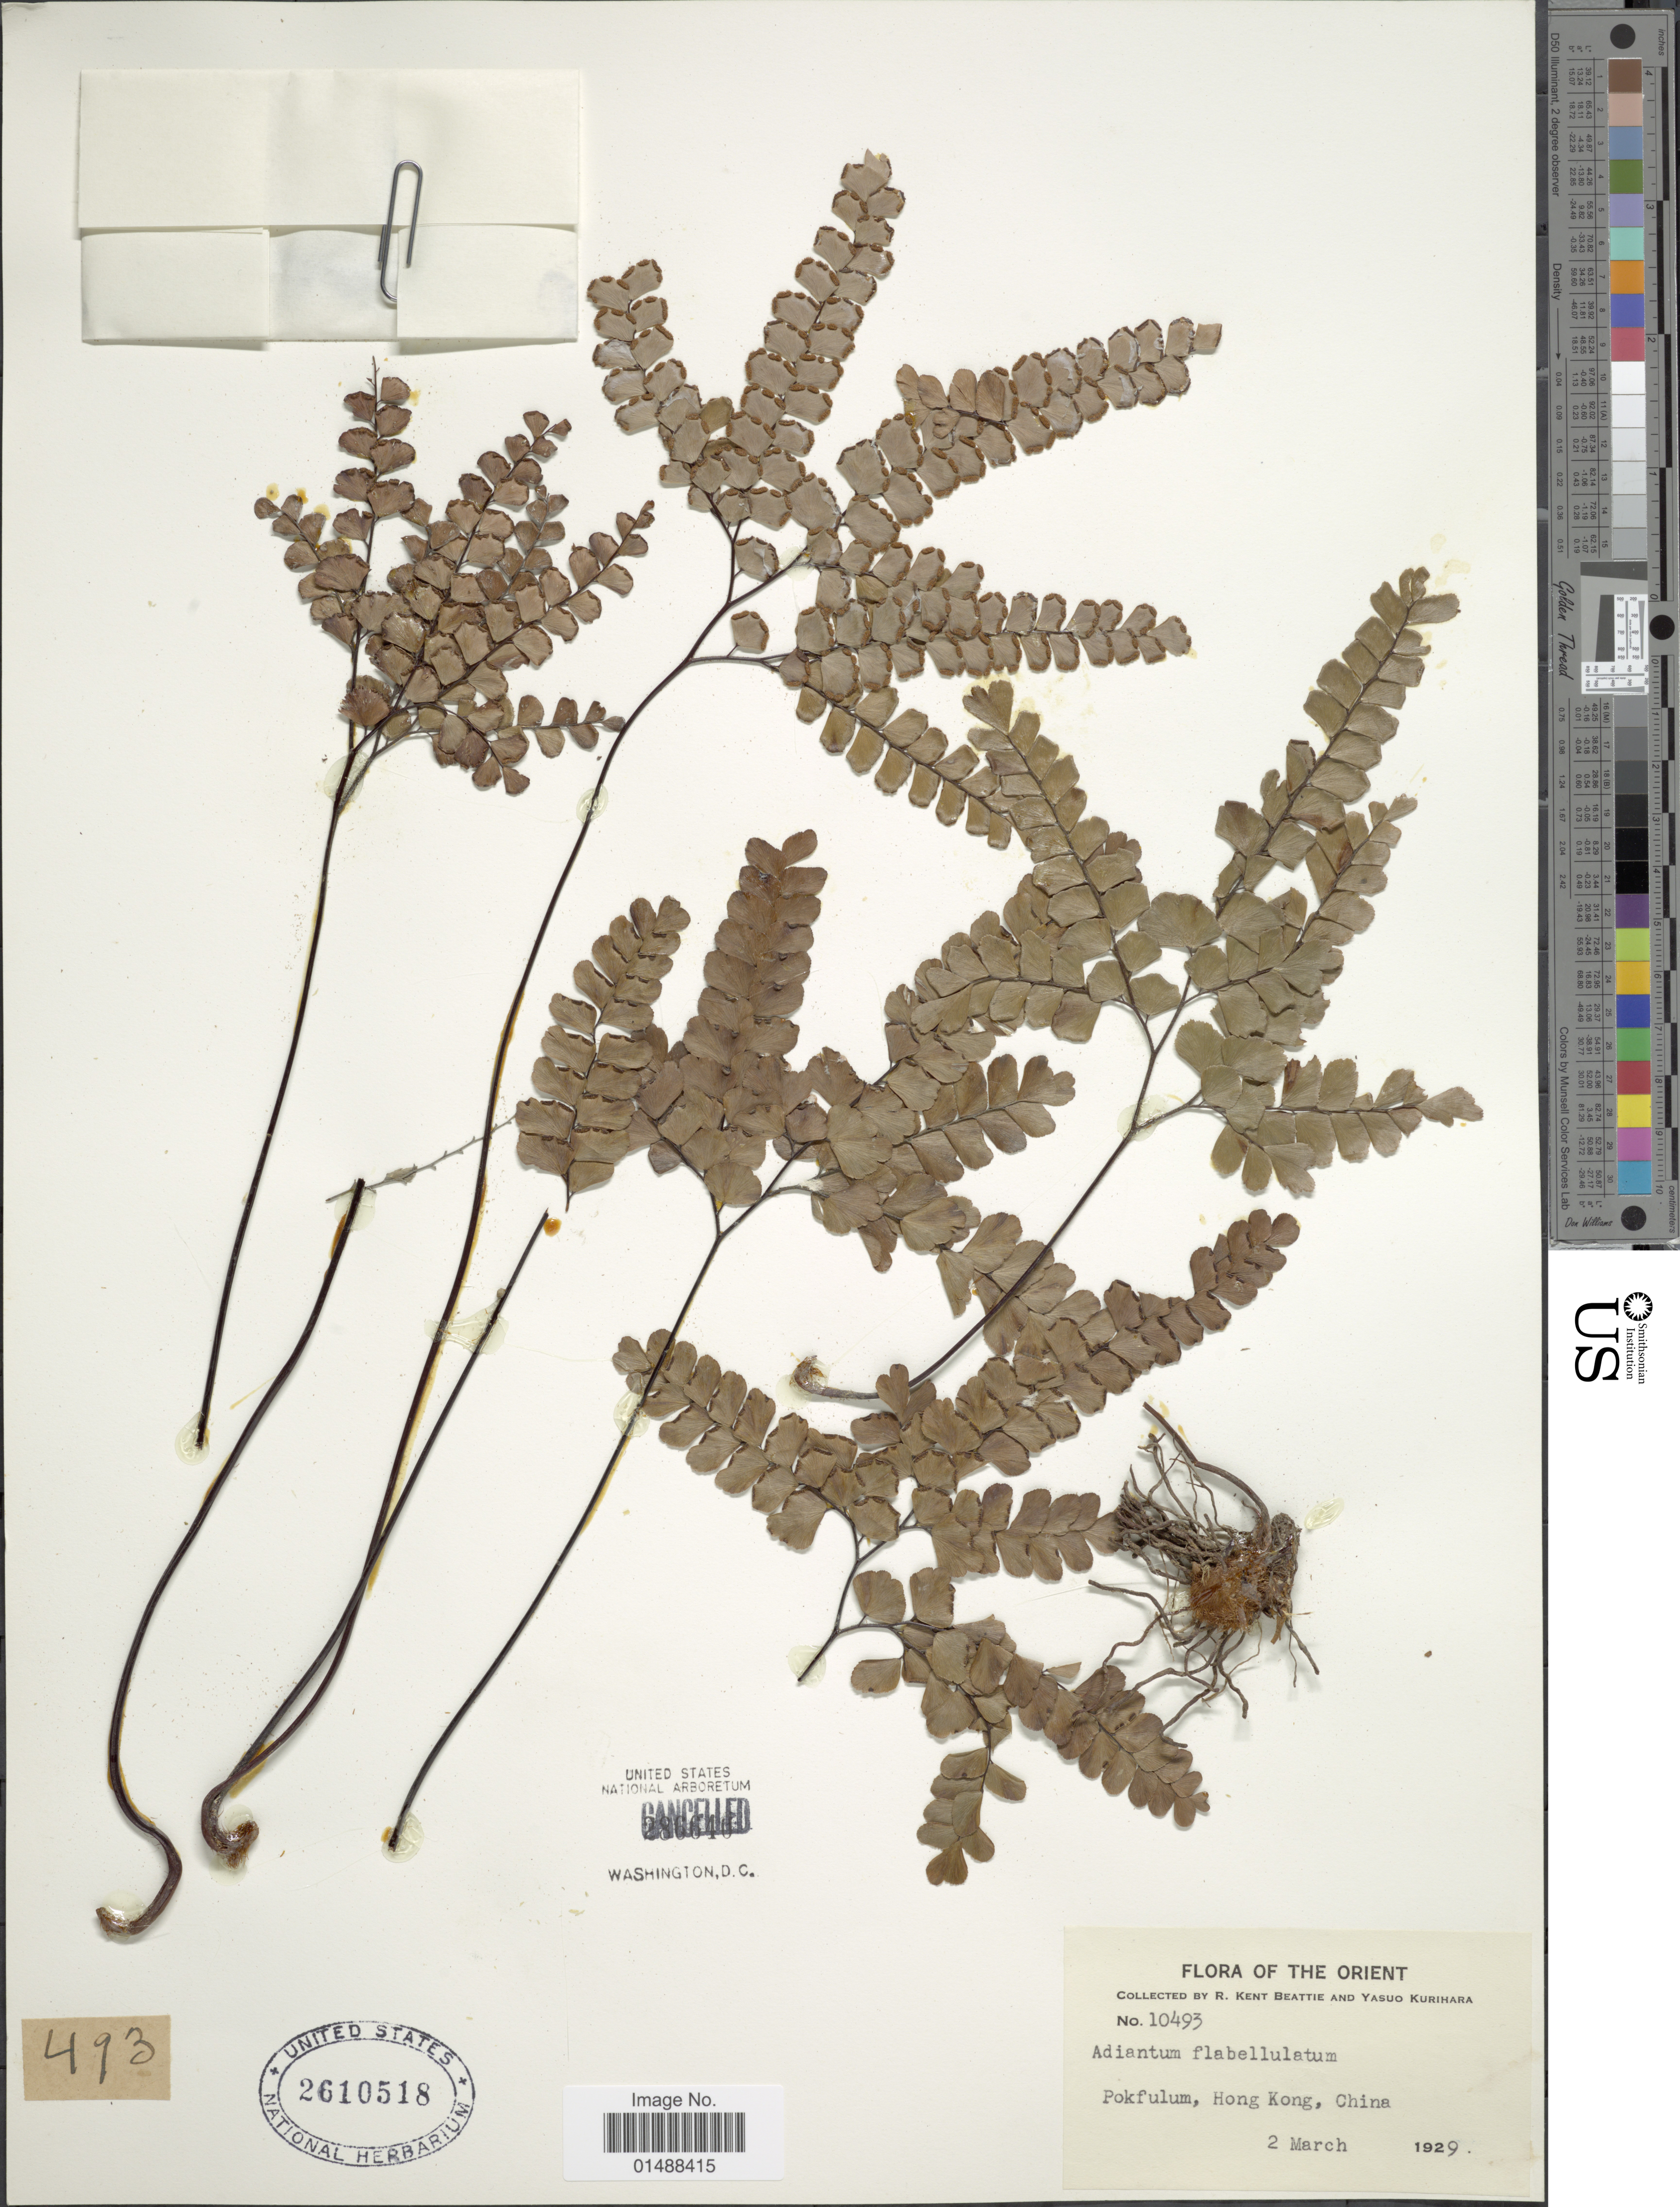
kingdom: Plantae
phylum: Tracheophyta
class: Polypodiopsida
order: Polypodiales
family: Pteridaceae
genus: Adiantum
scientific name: Adiantum flabellulatum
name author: L.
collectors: R. K. Beattie & Y. Kurihara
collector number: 10493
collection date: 1929-03-02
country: China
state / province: Hong Kong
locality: Orient, Pokfulum, Hong Kong, China.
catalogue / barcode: US 2610518